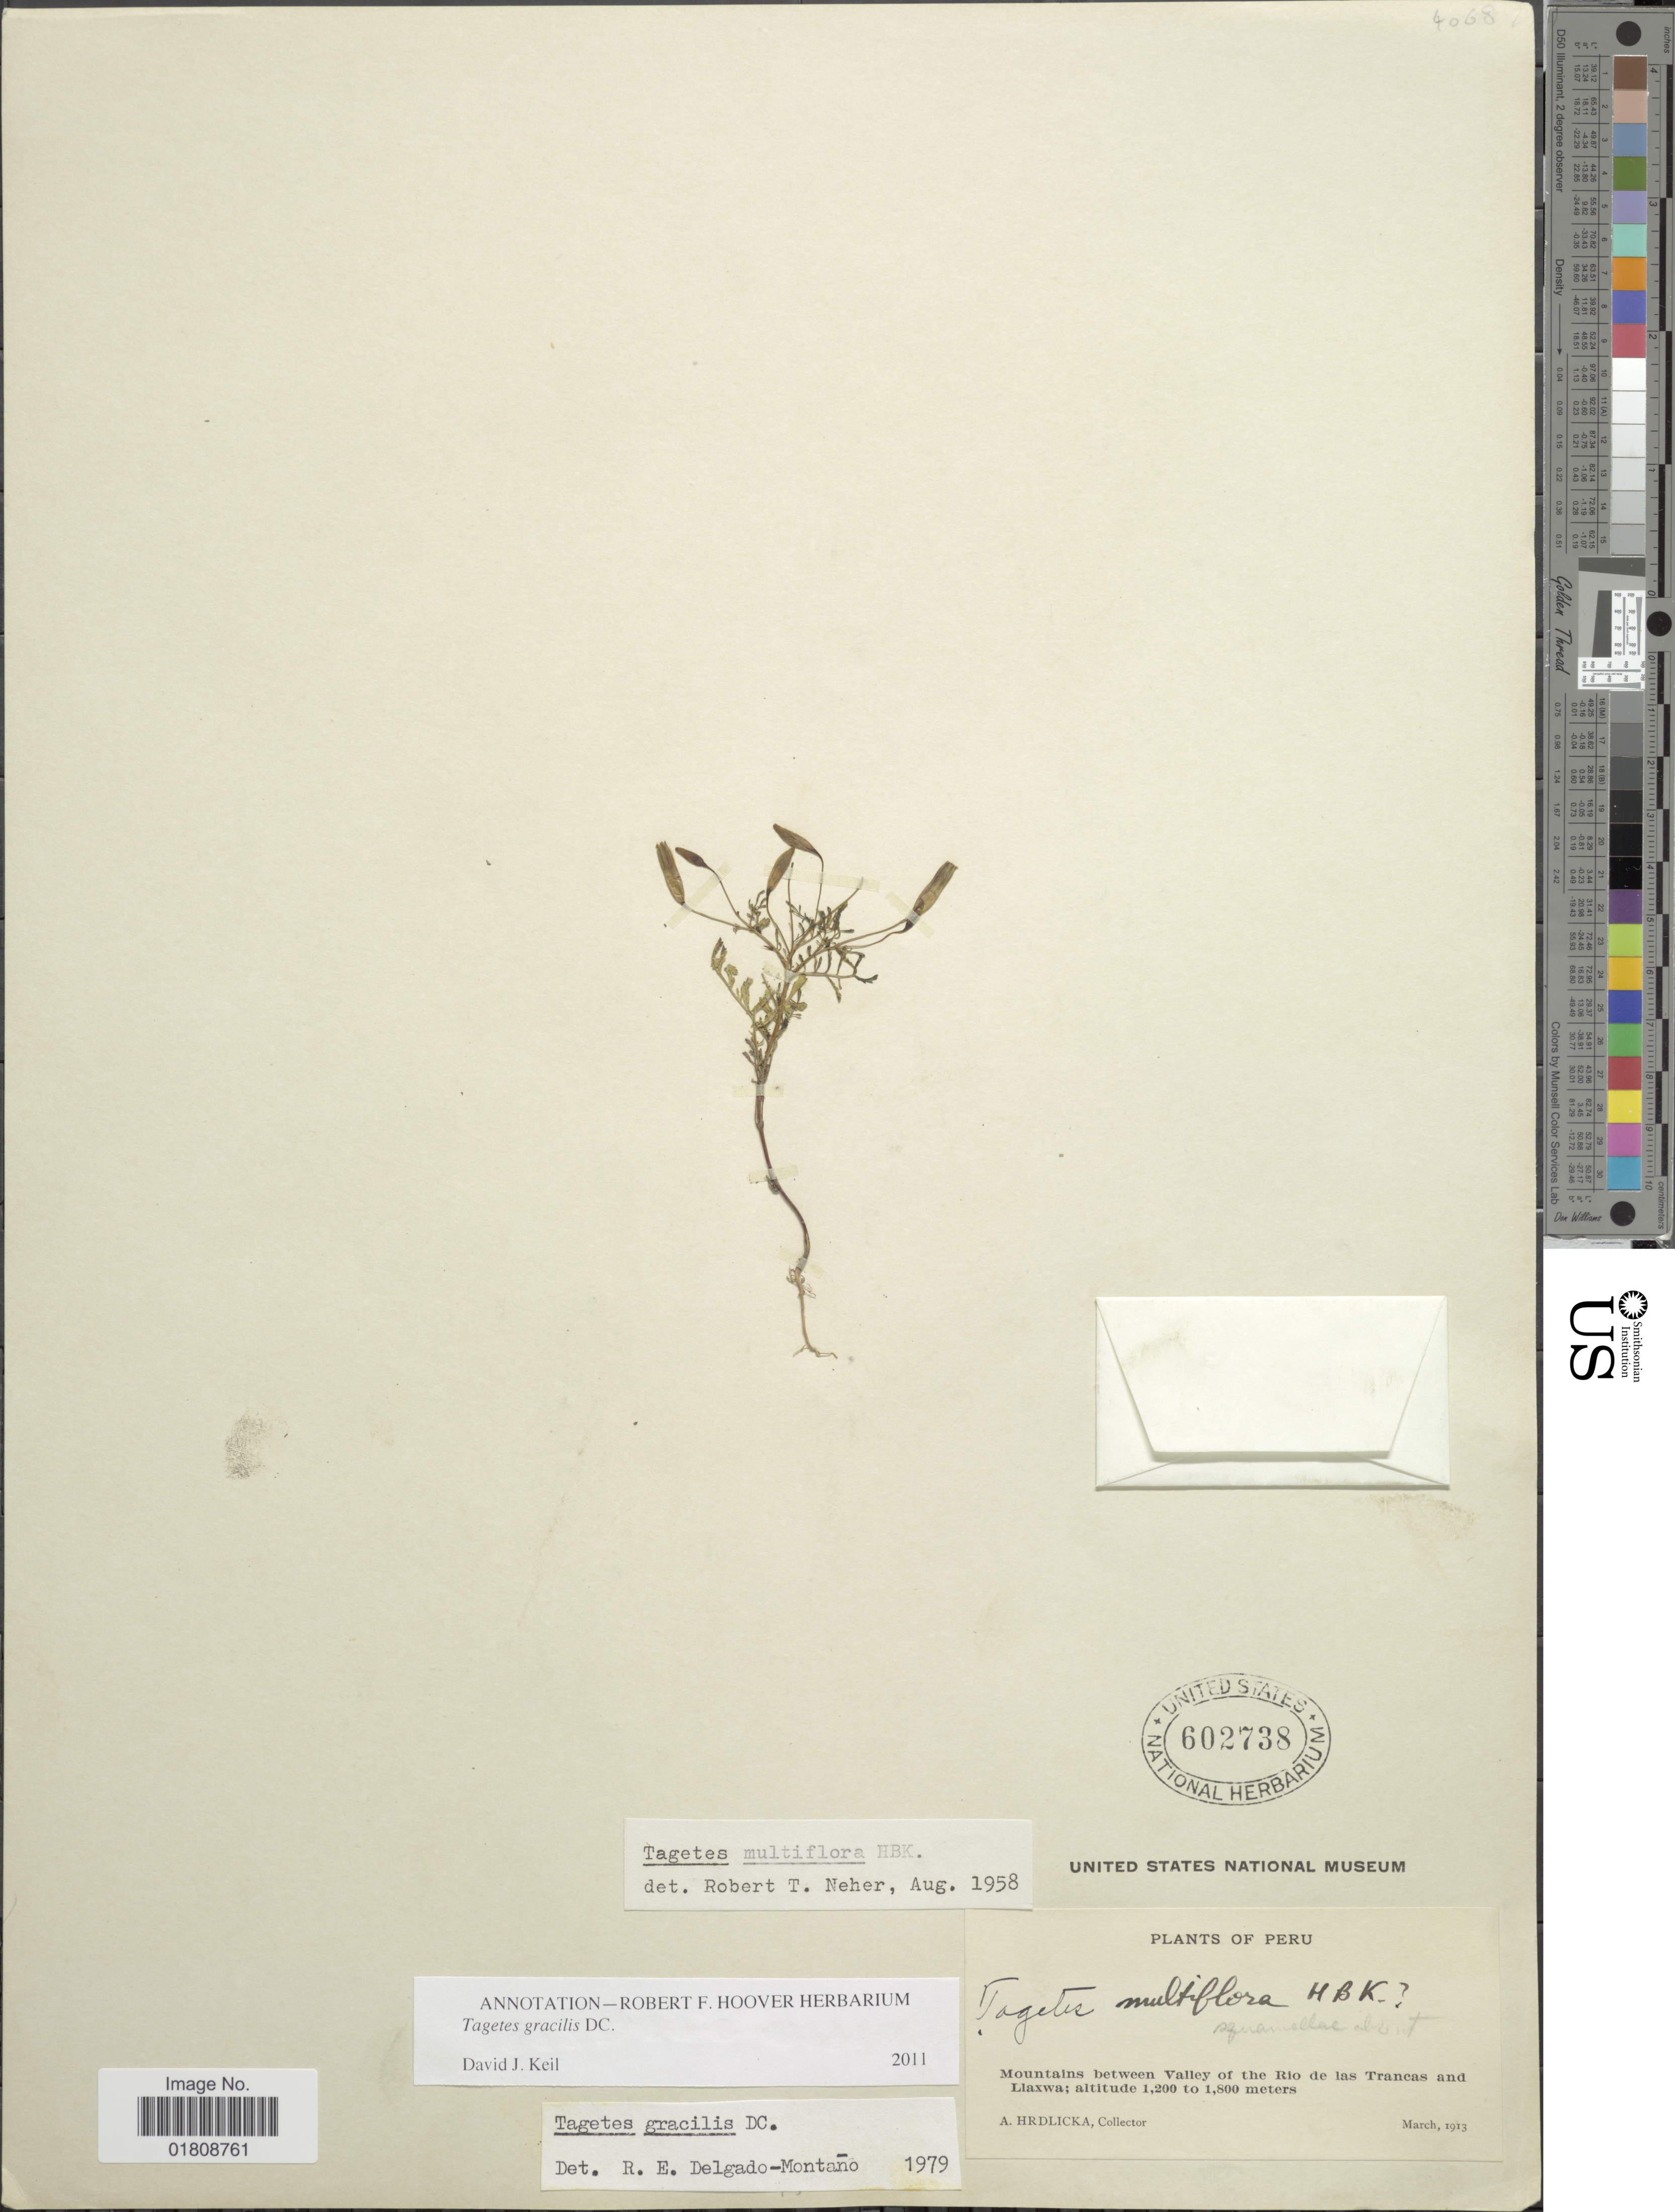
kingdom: Plantae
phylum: Tracheophyta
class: Magnoliopsida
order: Asterales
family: Asteraceae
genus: Tagetes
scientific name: Tagetes gracilis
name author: DC.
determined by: Schiavinato, Dario J.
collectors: A. Hrdlicka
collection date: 1913-03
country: Peru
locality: Mountains between Valley of the Rio de las Trancas and Llaxwa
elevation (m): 1200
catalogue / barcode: US 602738